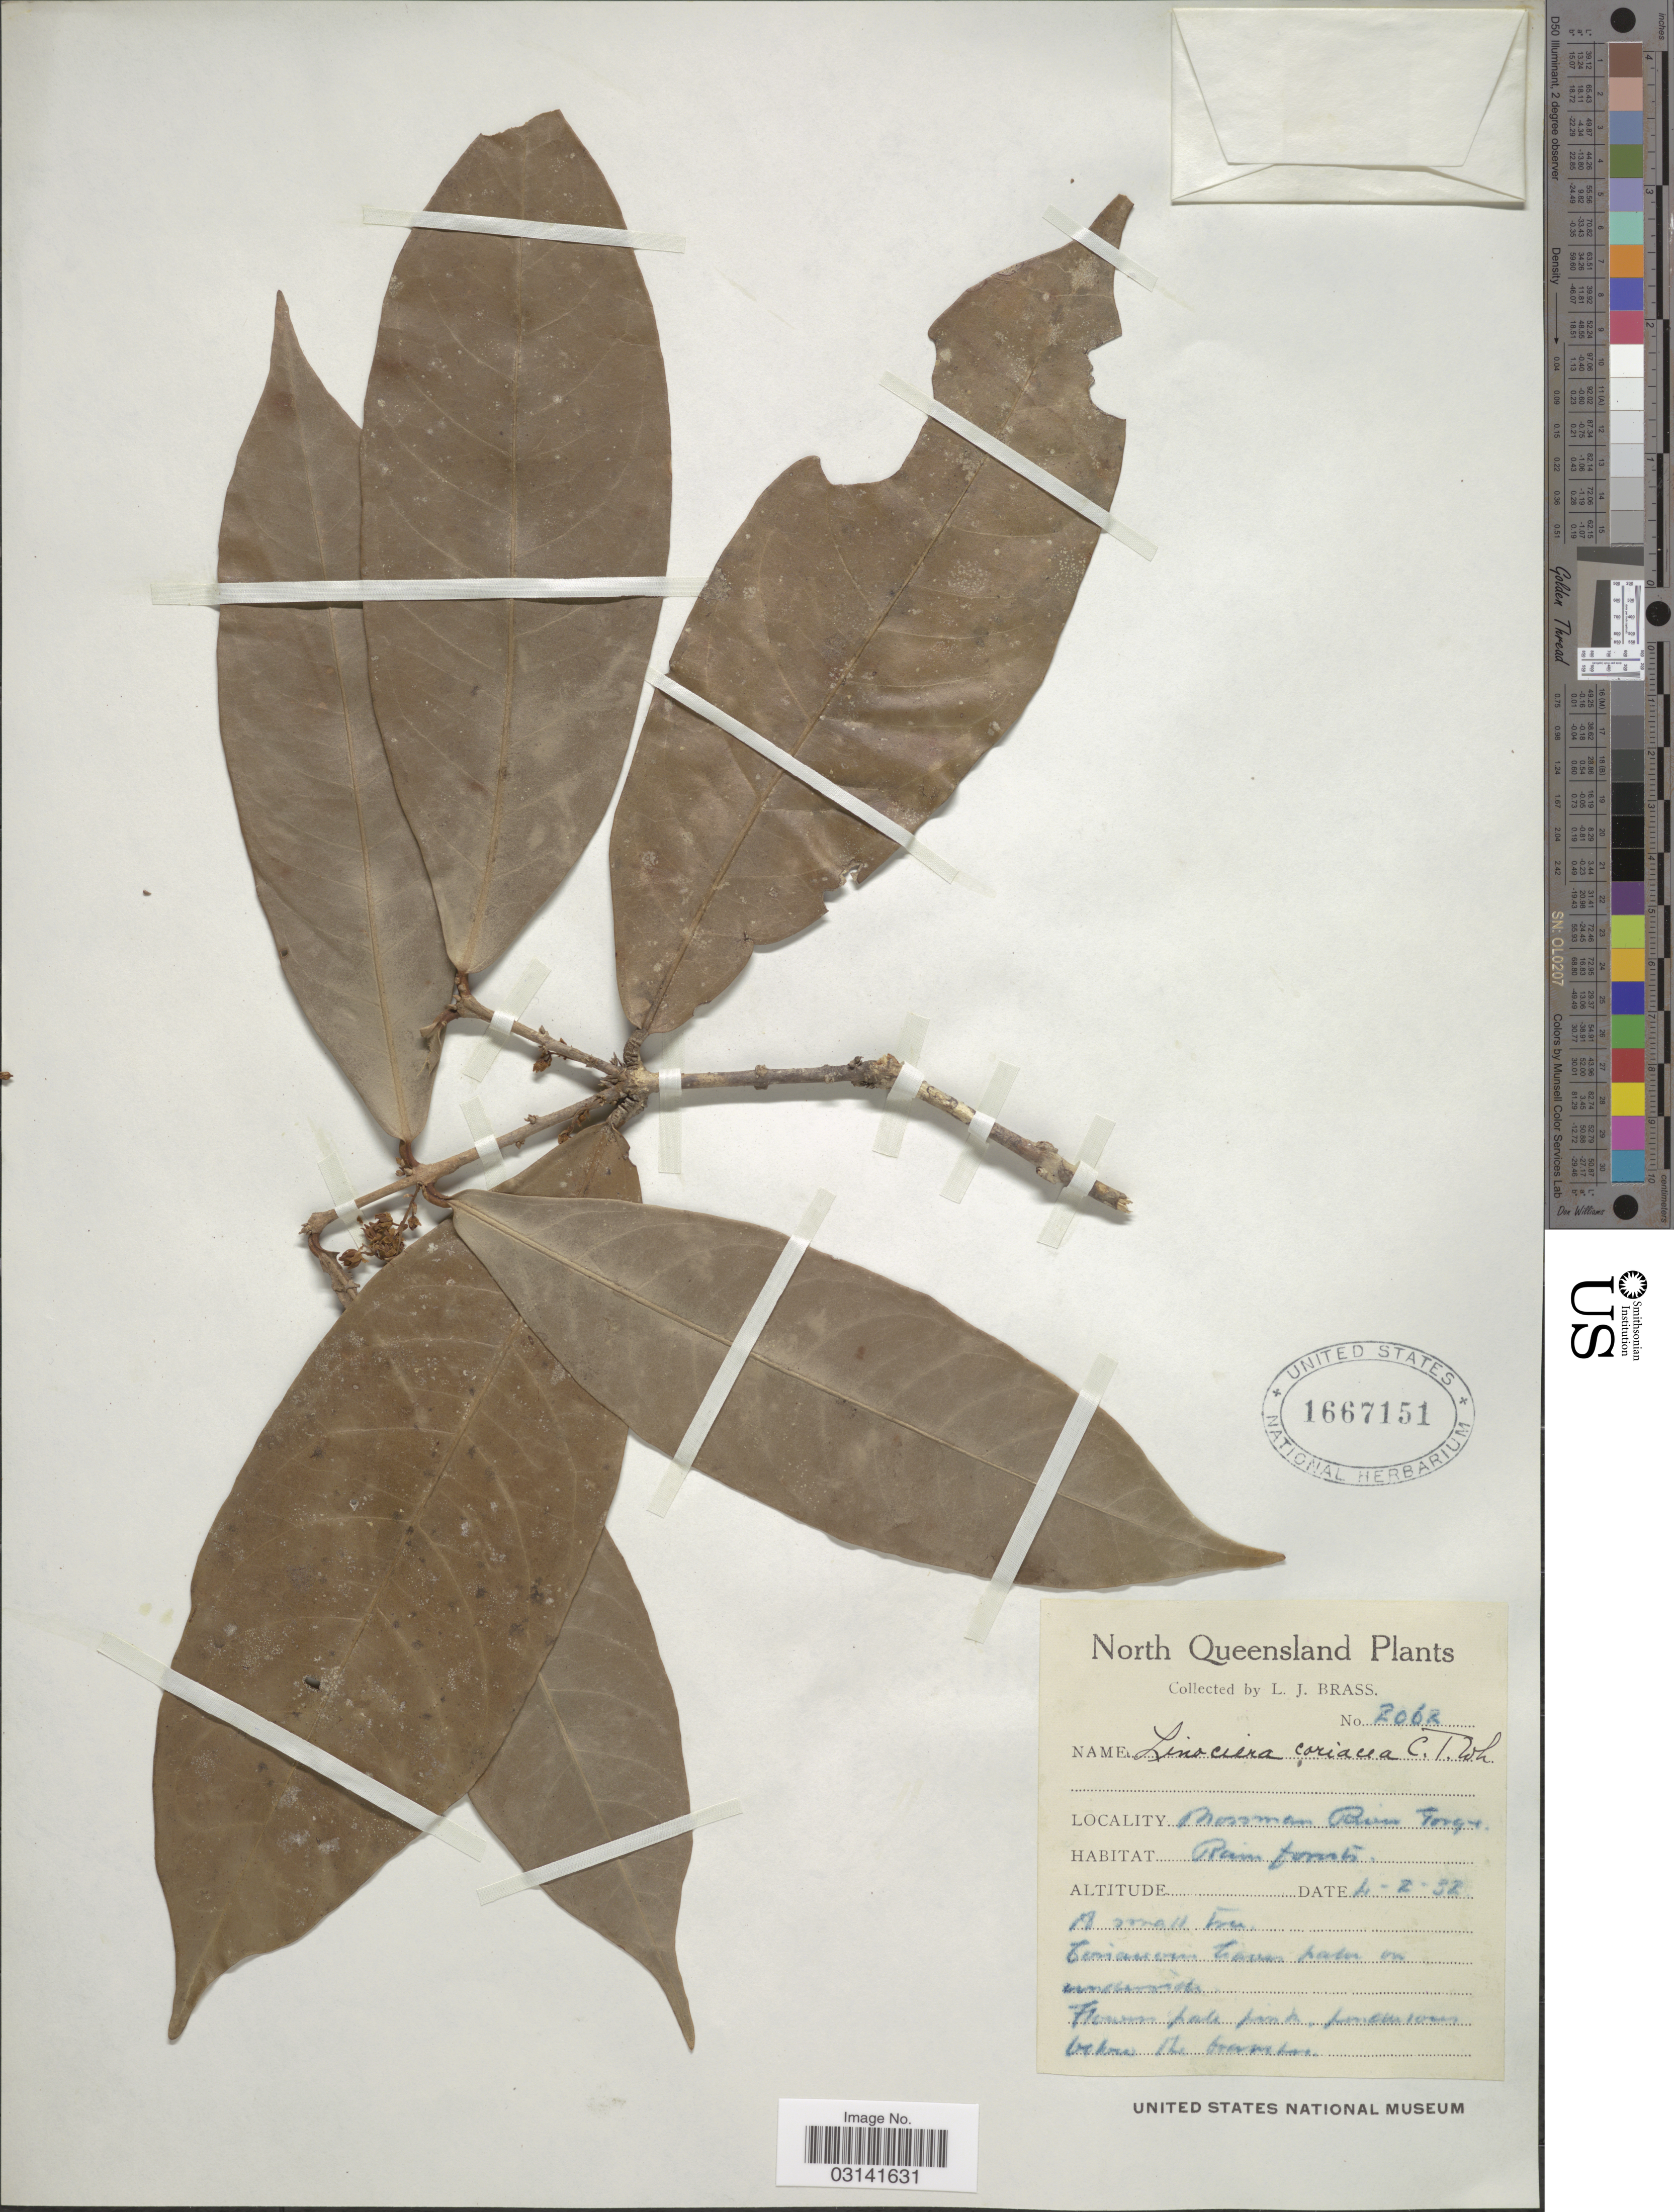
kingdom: Plantae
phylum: Tracheophyta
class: Magnoliopsida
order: Lamiales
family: Oleaceae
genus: Chionanthus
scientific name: Chionanthus coriaceus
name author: (S. Vidal) Y.P. Yang & S.Y. Lu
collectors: L. J. Brass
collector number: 2062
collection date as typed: Transcribed d/m/y: 4/2/32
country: Australia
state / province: Queensland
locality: North Queensland. Mossman River Gorge.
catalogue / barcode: US 1667151